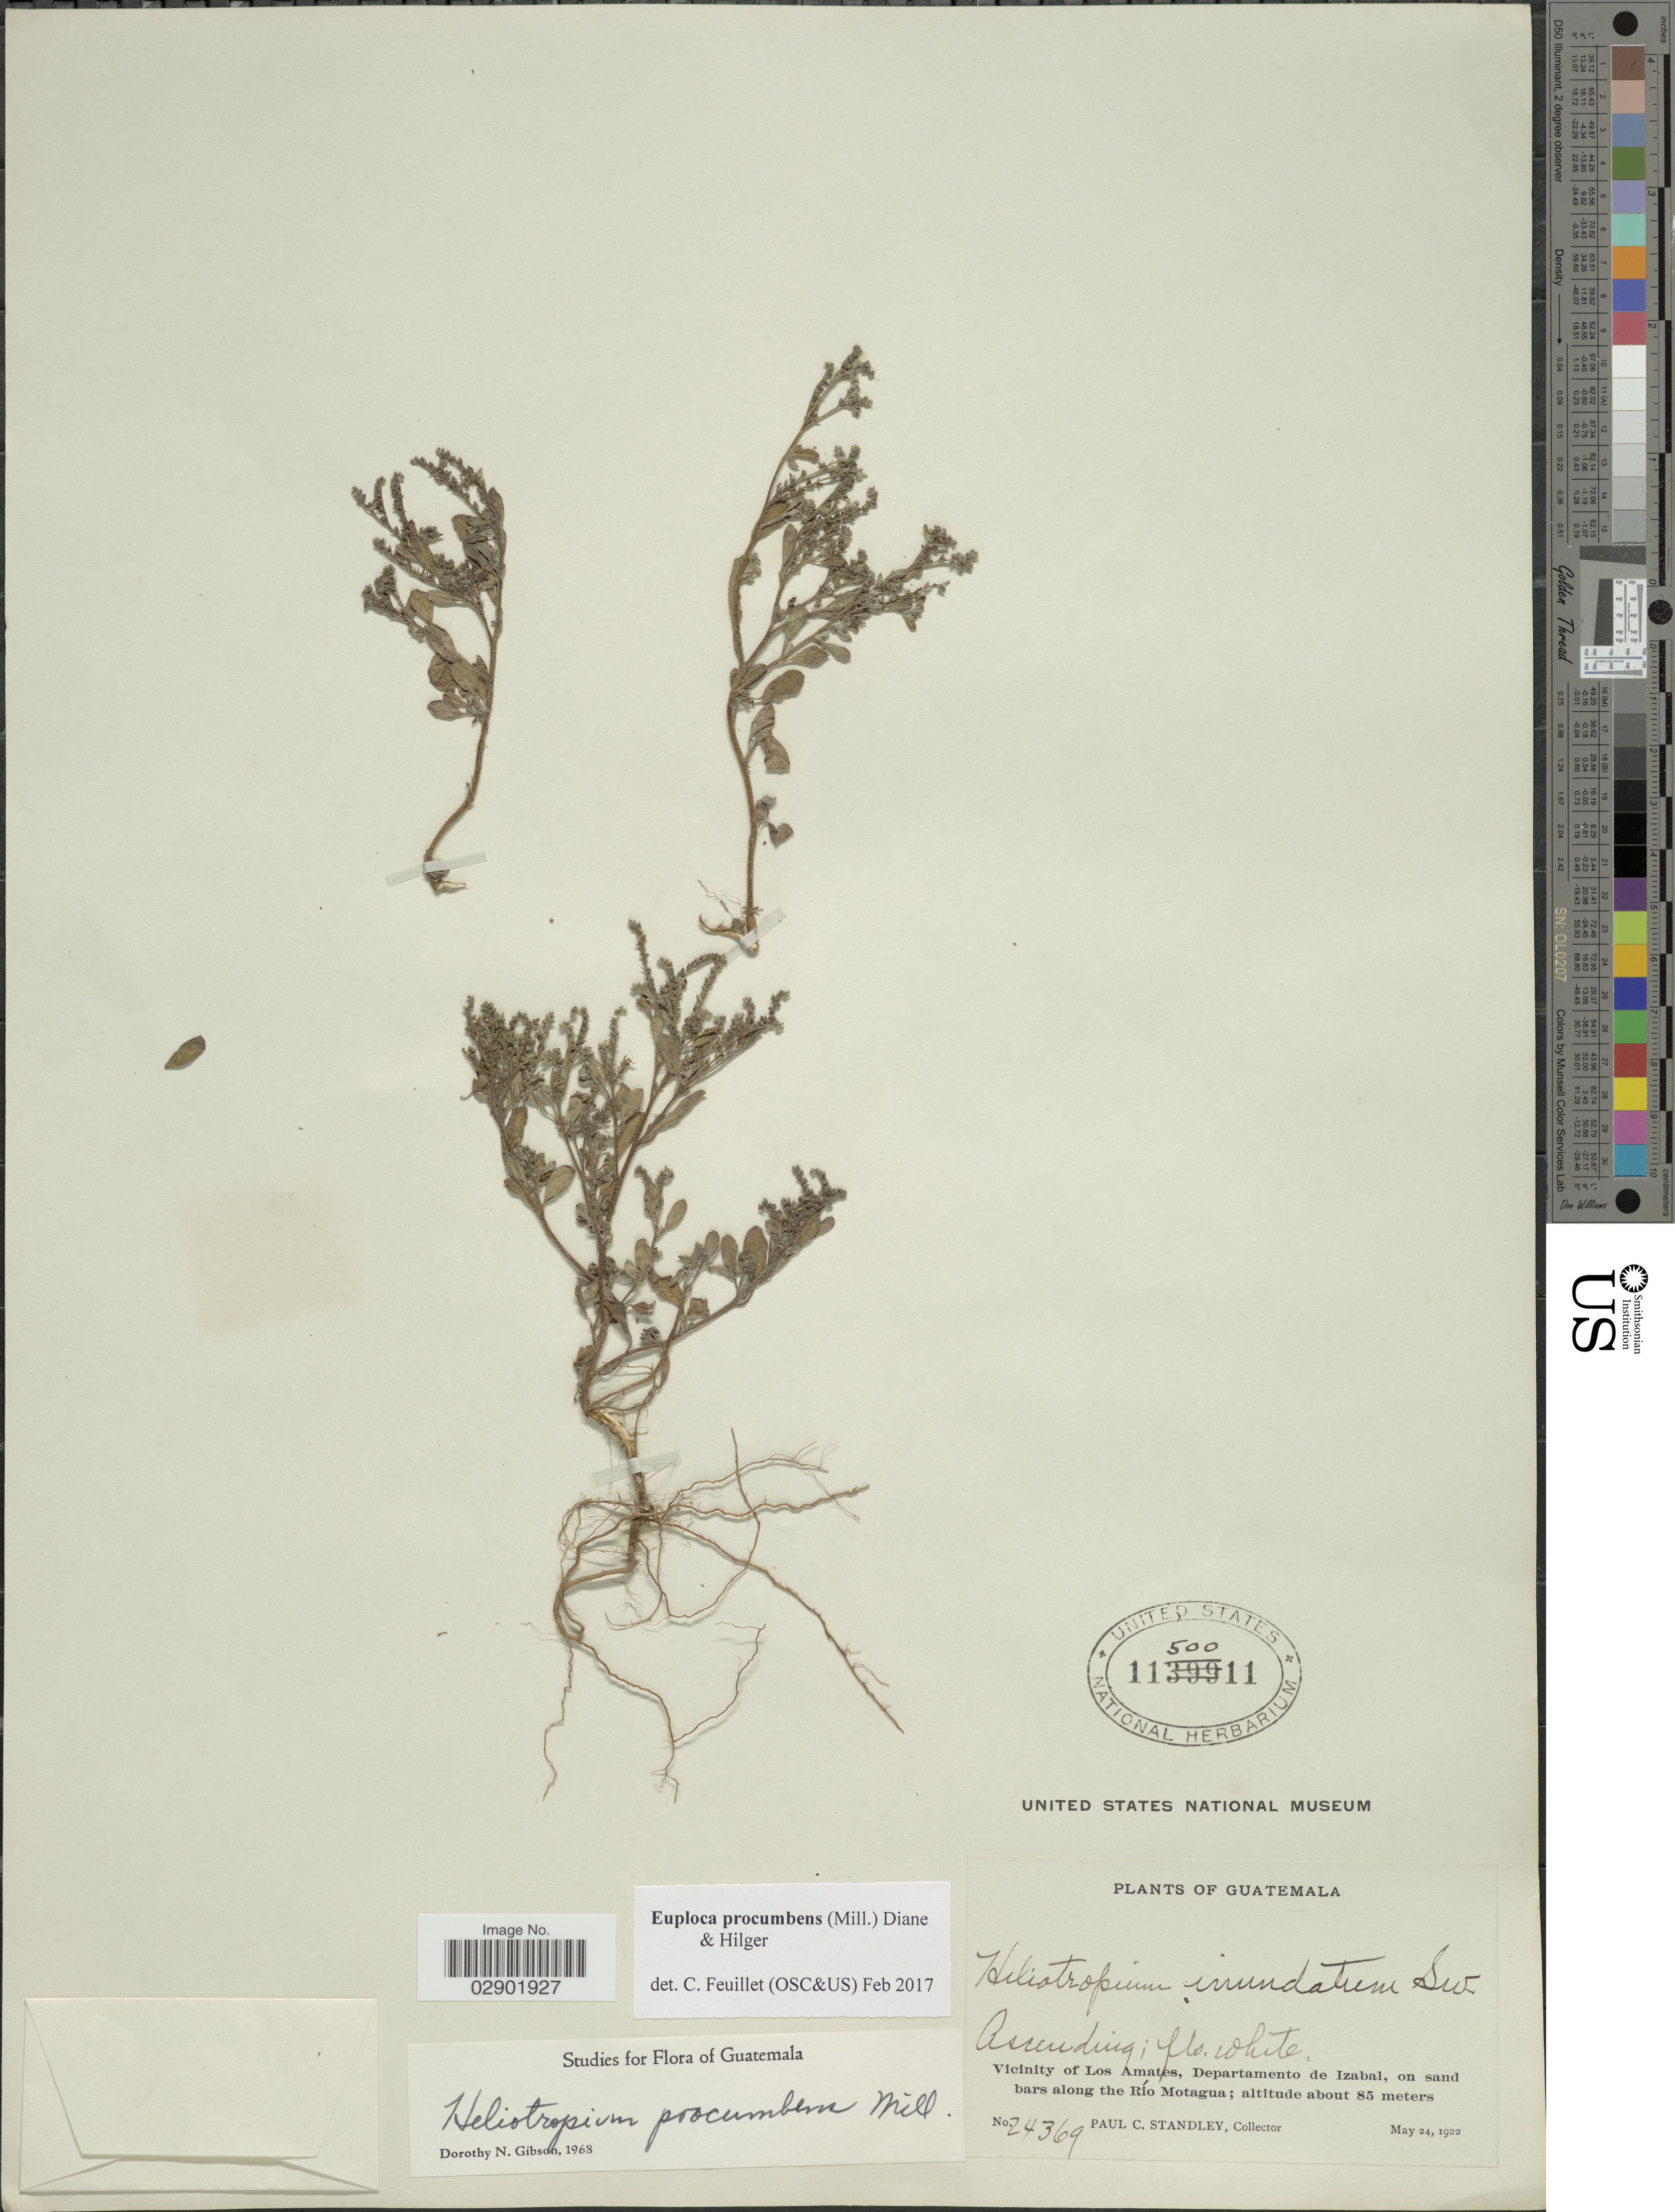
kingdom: Plantae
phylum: Tracheophyta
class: Magnoliopsida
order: Boraginales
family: Heliotropiaceae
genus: Euploca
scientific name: Euploca procumbens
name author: (Mill.) Diane & Hilger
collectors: P. C. Standley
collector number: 24369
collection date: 1922-05-24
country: Guatemala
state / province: Izabal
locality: Vicinity of Los Amates, Departamento de Izabal, on sand bars along the Río Motagua.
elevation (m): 85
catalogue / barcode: US 1150011